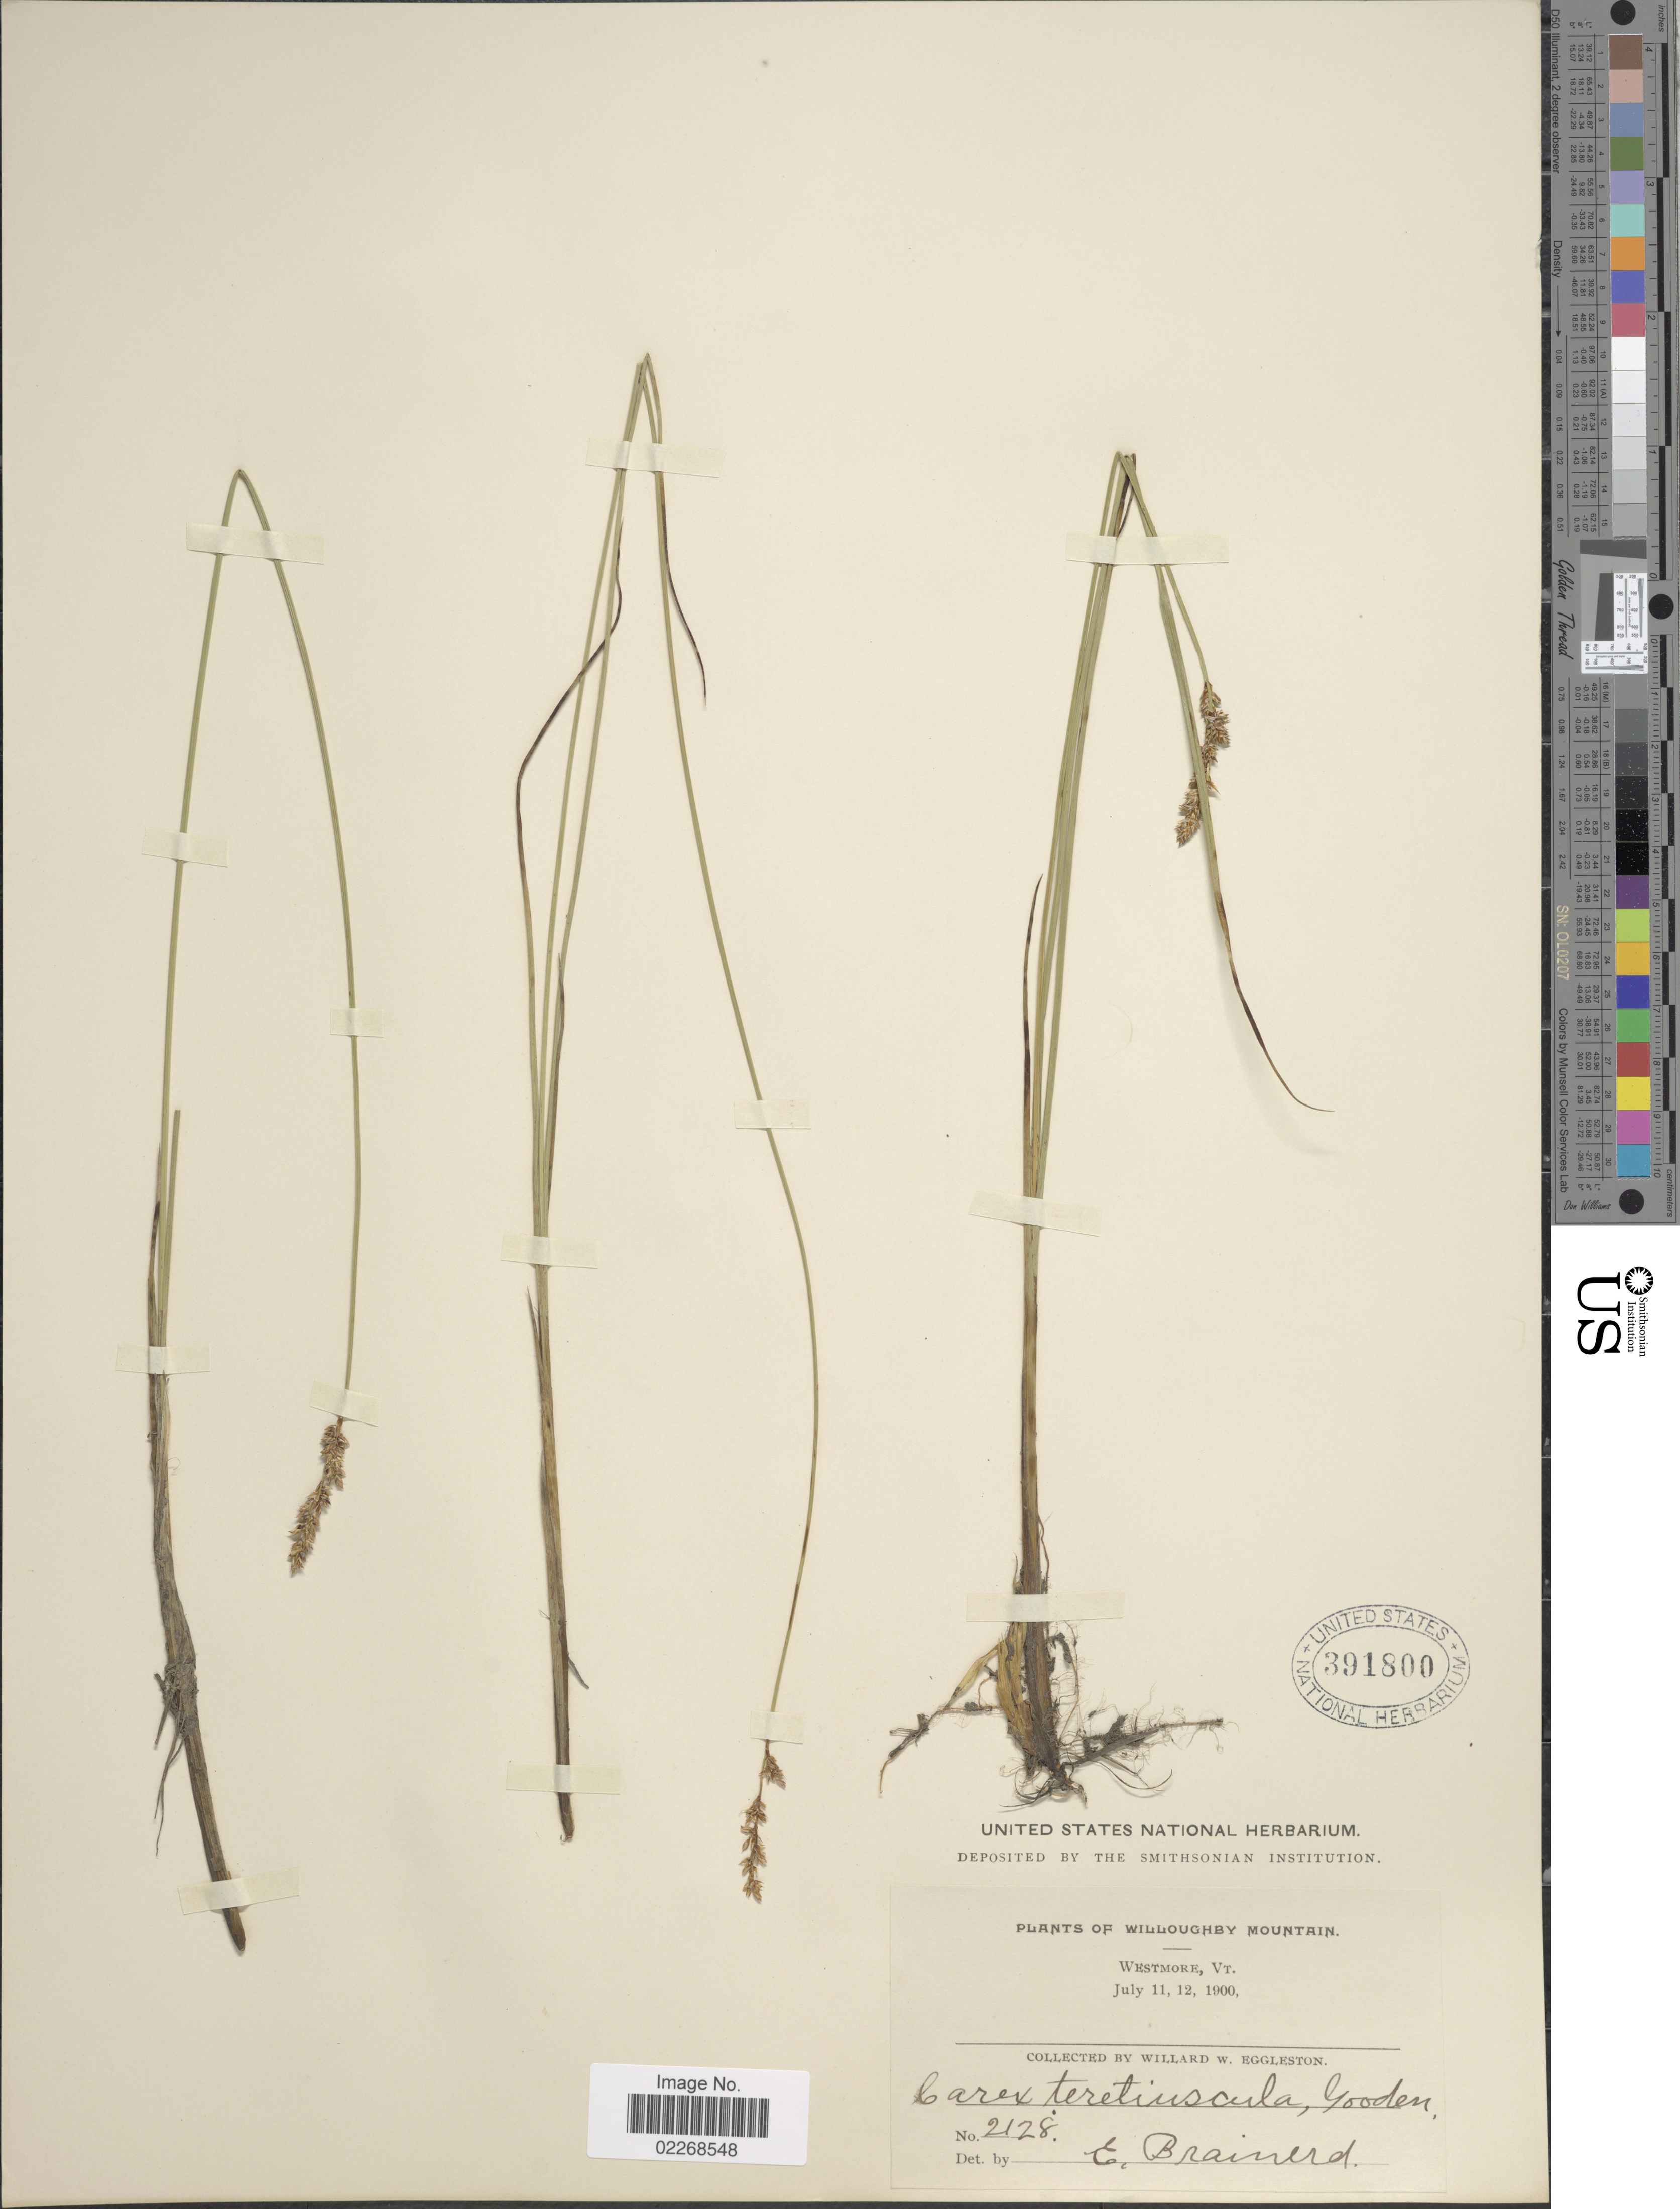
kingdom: Plantae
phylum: Tracheophyta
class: Liliopsida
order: Poales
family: Cyperaceae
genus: Carex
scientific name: Carex diandra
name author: Schrank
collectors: E. Brainerd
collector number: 2128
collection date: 1900-07-11/1900-07-12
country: United States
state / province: Vermont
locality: Willoughby Mountain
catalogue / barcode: US 391800